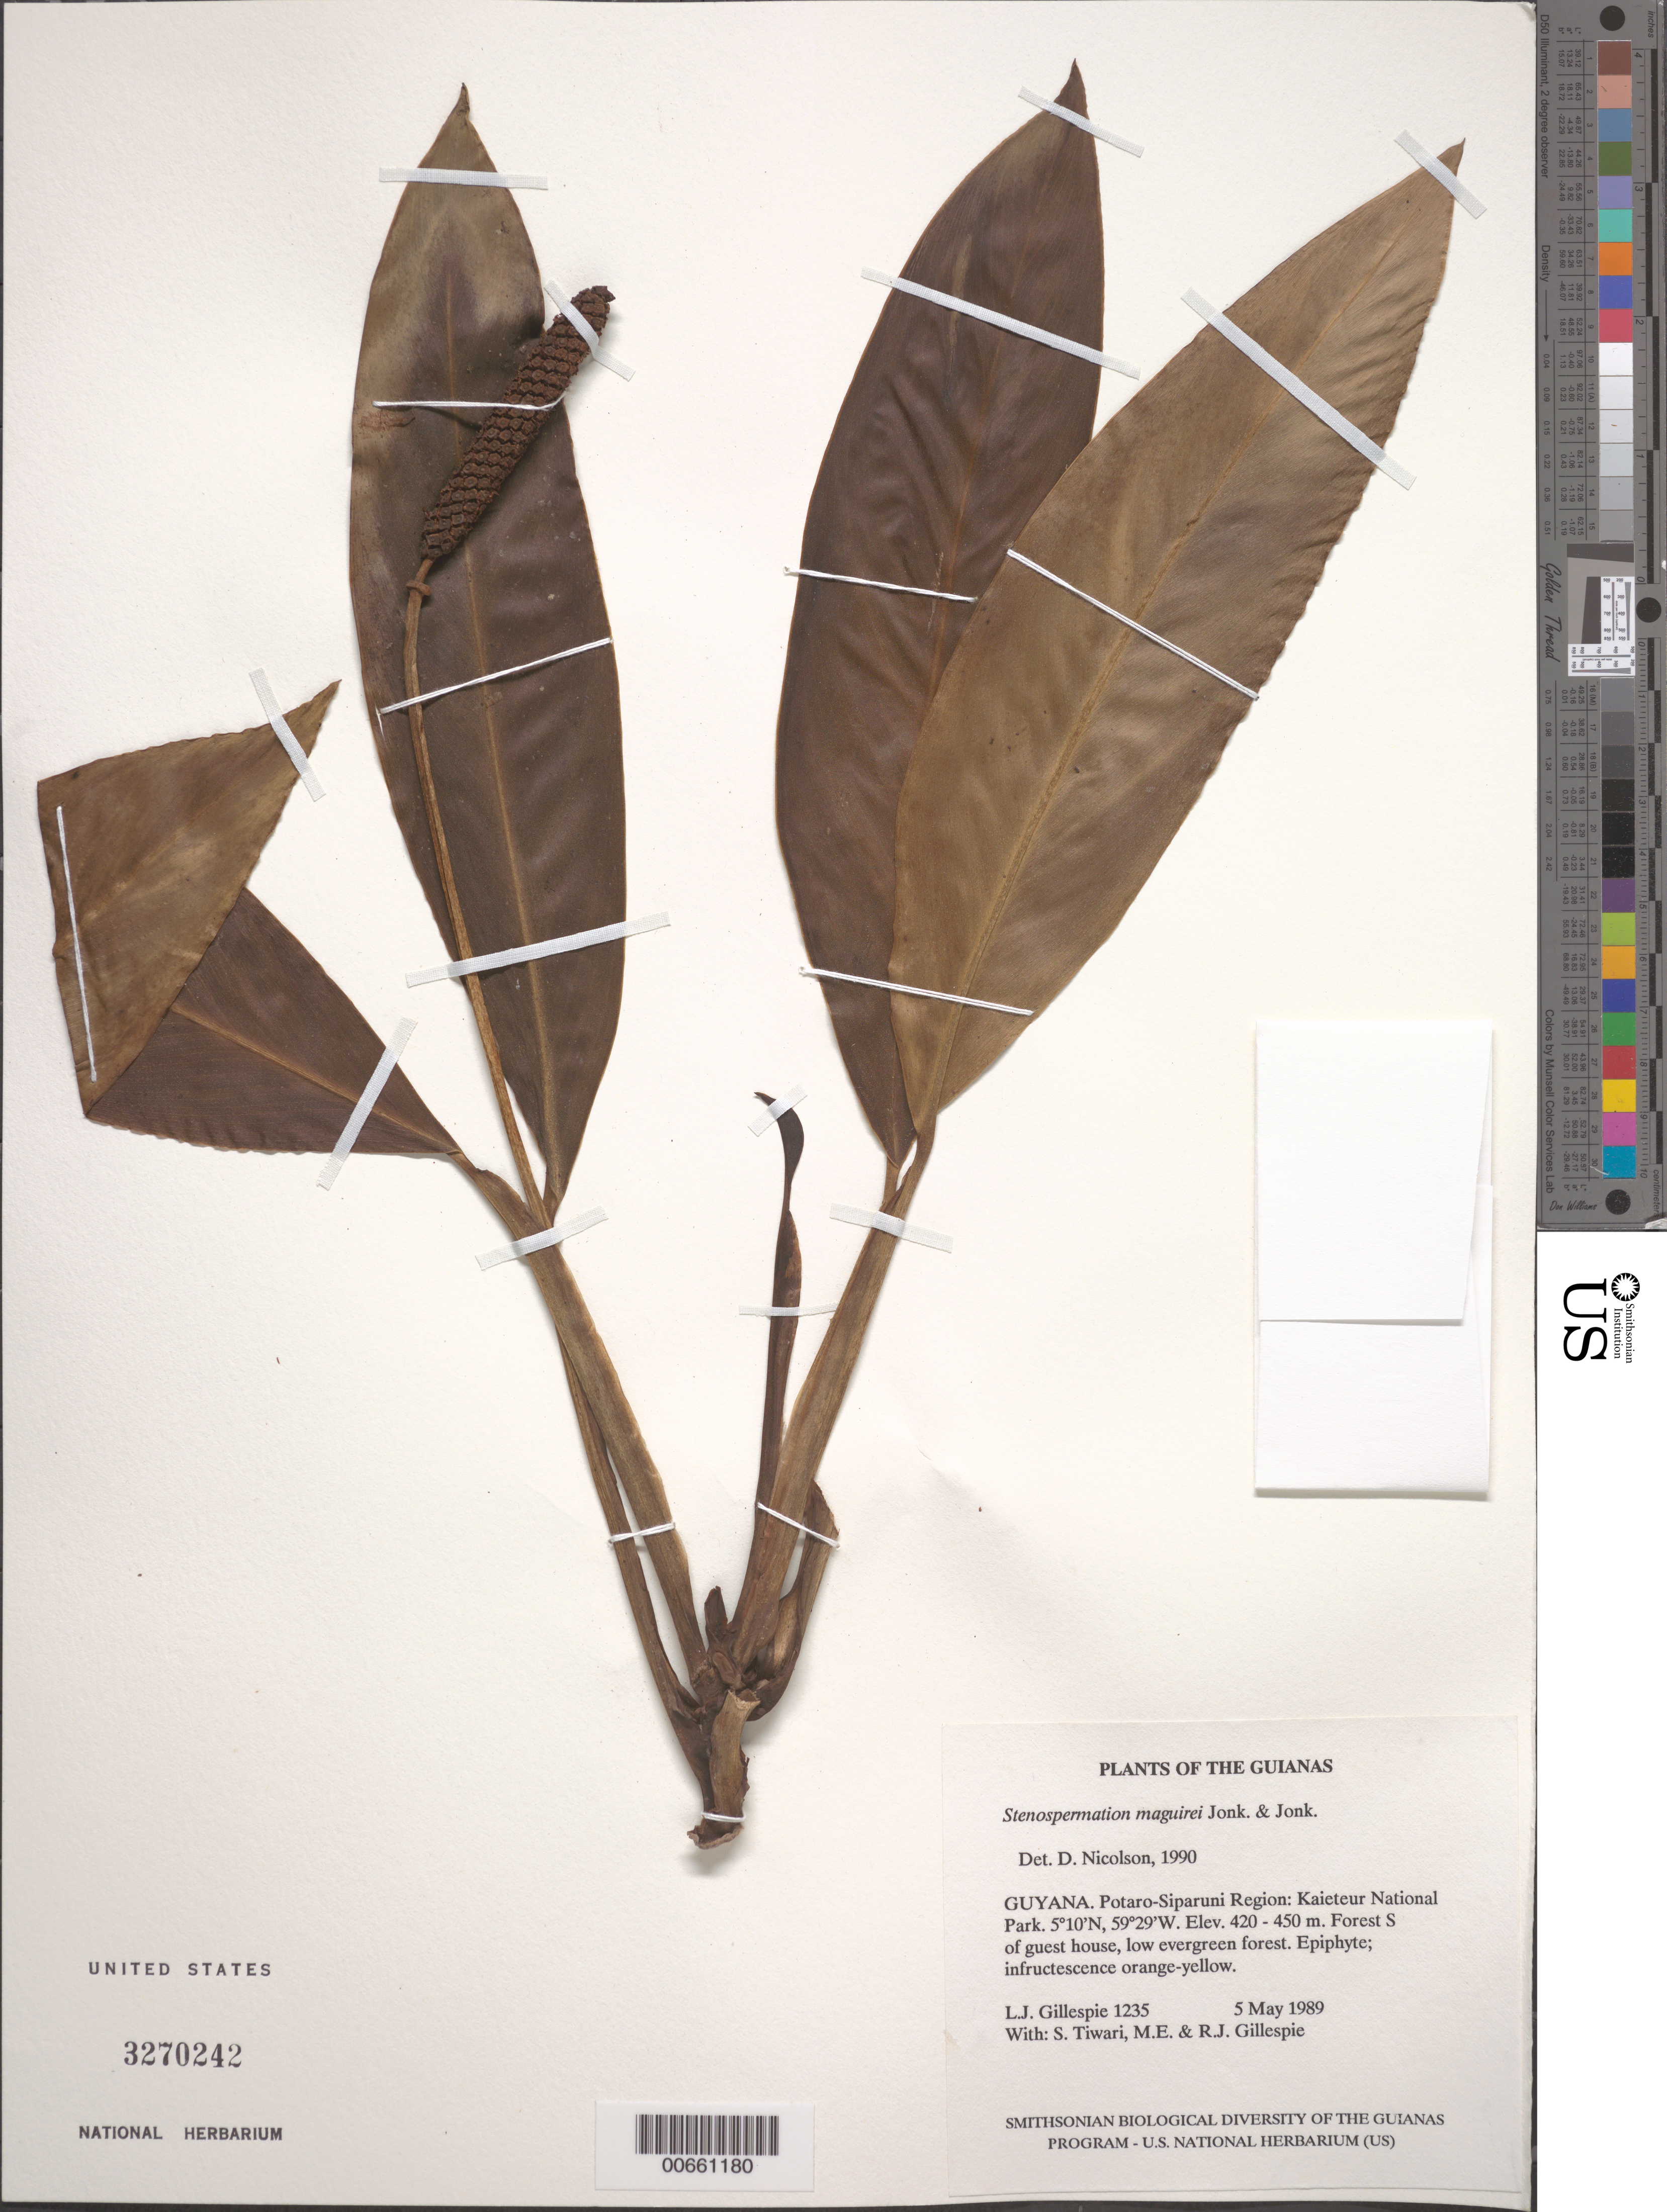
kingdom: Plantae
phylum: Tracheophyta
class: Liliopsida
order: Alismatales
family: Araceae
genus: Stenospermation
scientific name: Stenospermation maguirei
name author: A.M.E. Jonker & Jonker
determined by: Nicolson, Dan H.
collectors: L. J. Gillespie, S. Tiwari, M. Gillespie & R. Gillespie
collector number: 1235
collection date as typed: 5 May 1989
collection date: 1989-05-05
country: Guyana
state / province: Potaro-Siparuni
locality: Kaieteur National Park, S of guest house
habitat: Low evergreen forest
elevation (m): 420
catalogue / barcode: US 3270242